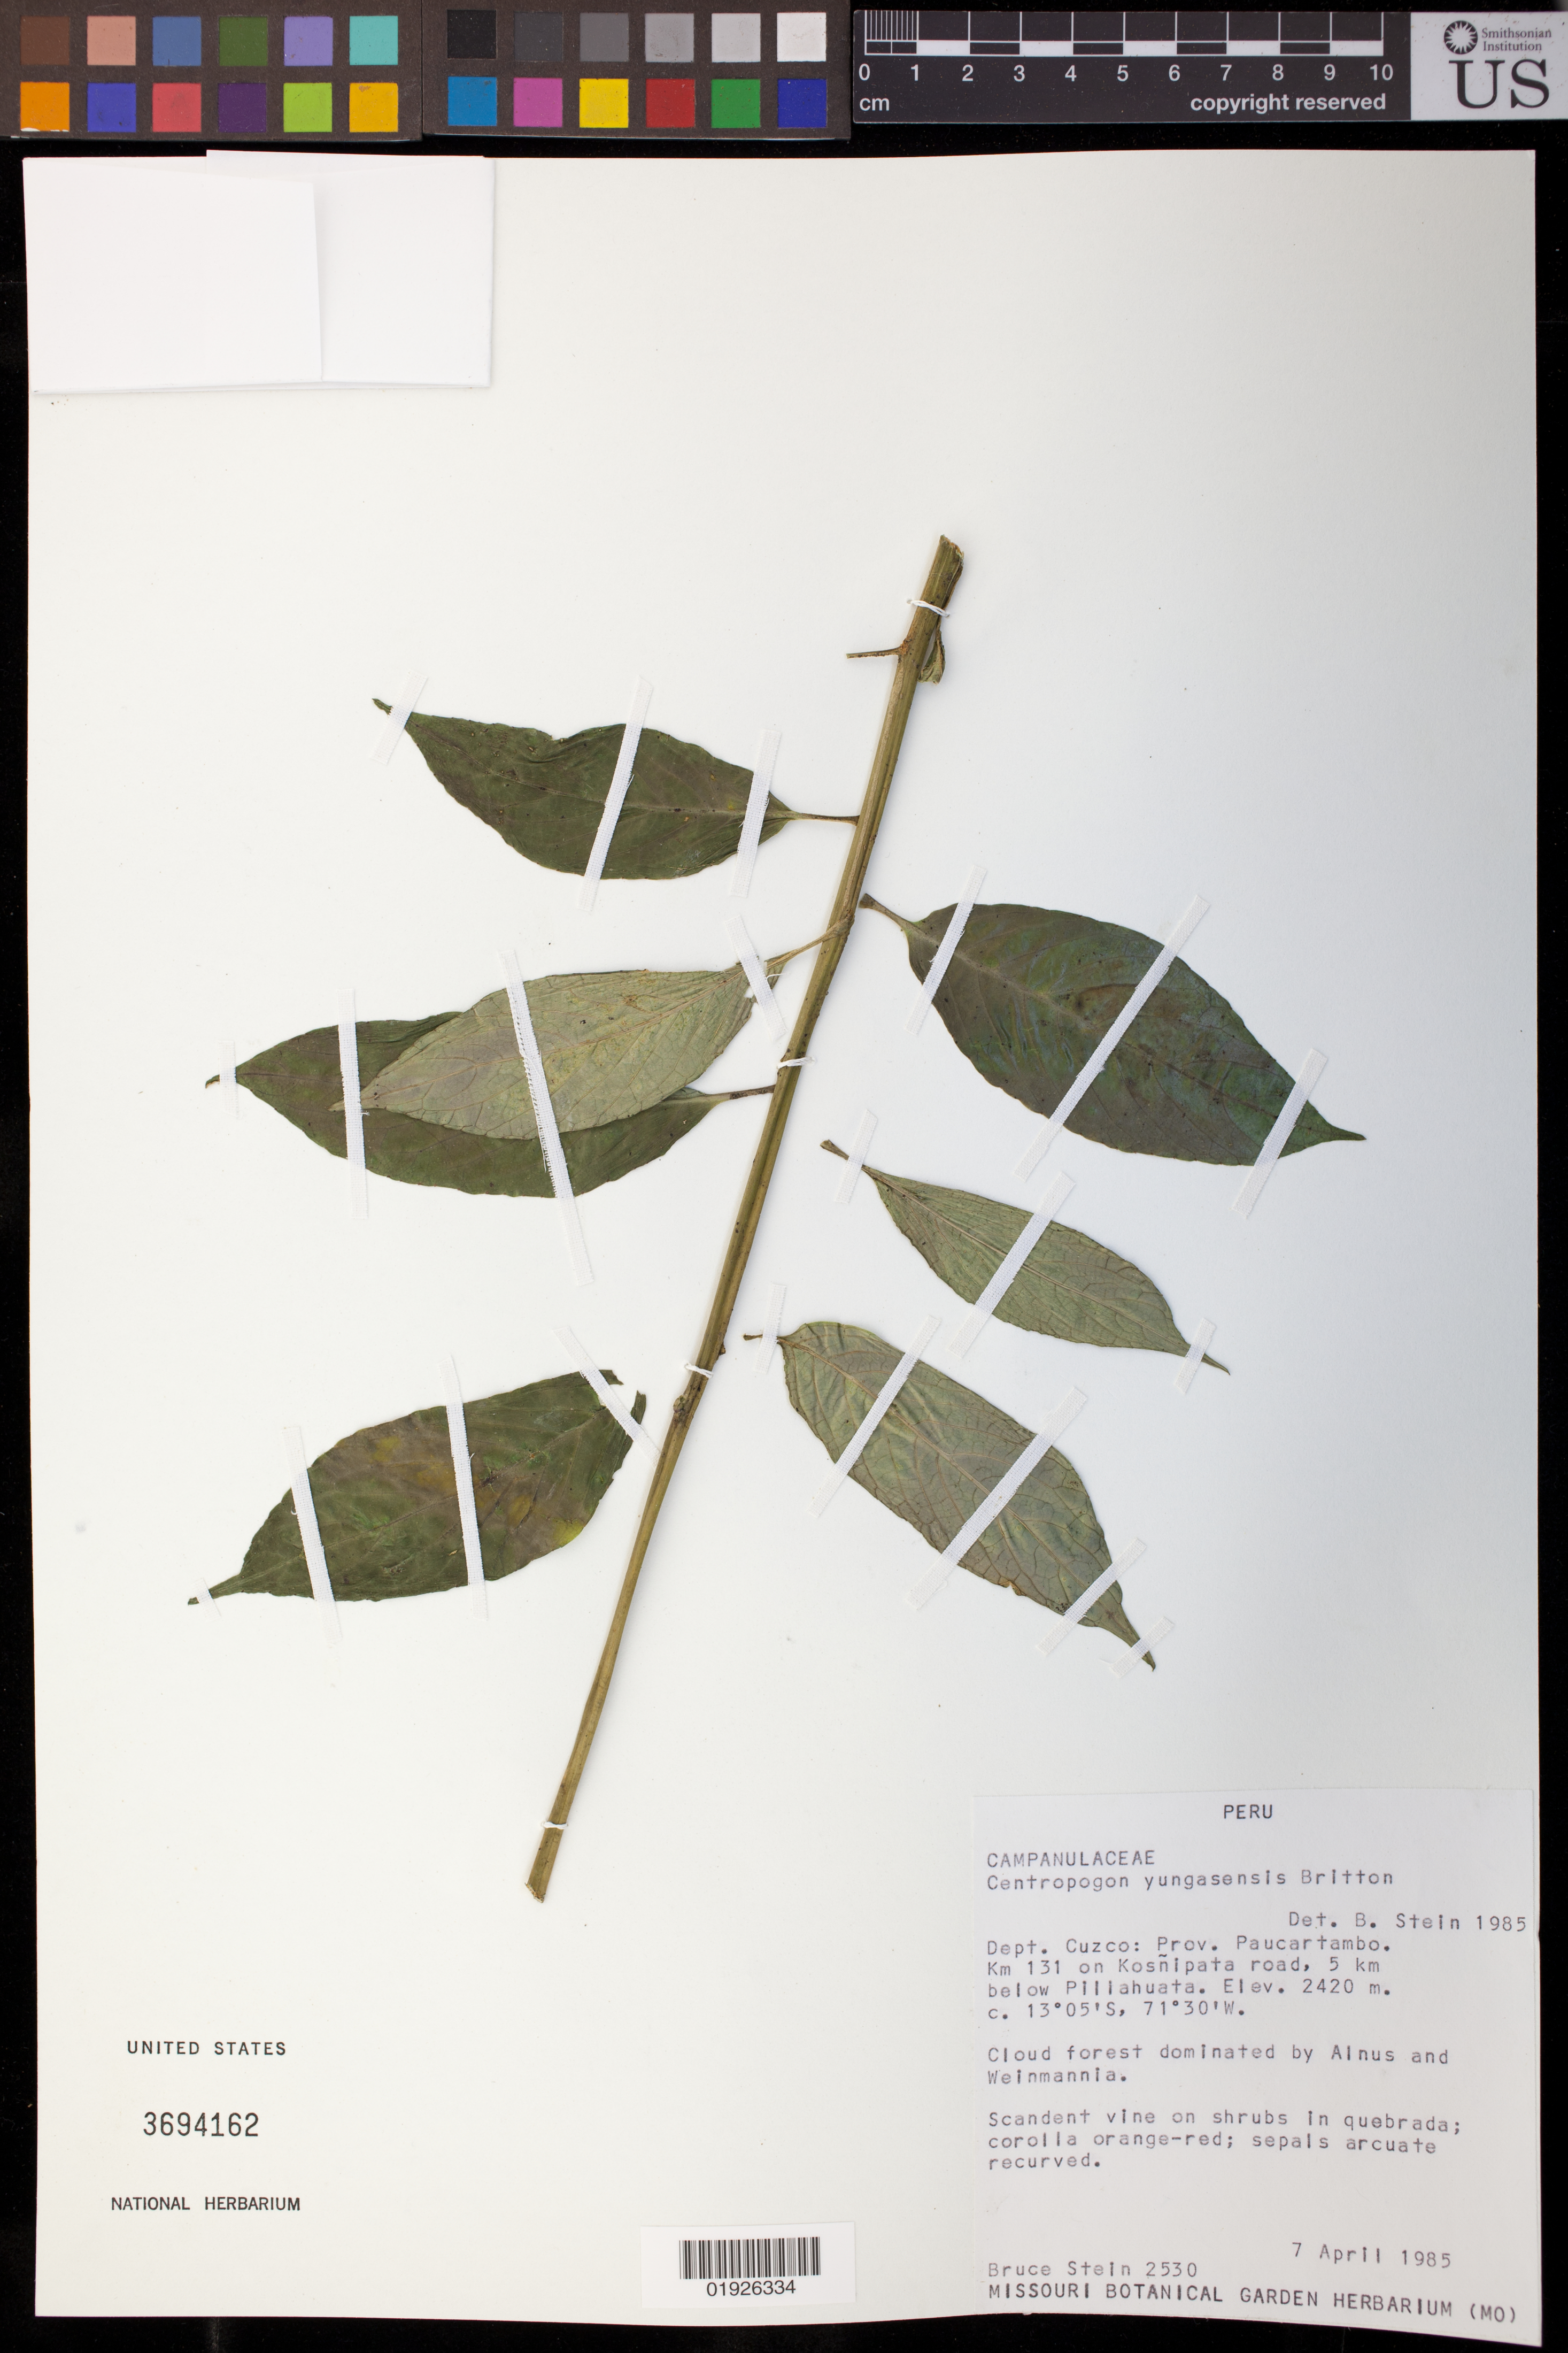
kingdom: Plantae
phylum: Tracheophyta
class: Magnoliopsida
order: Asterales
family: Campanulaceae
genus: Centropogon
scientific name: Centropogon yungasensis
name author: Britton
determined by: Stein, B. A., Senior Director, Climate Adaptation and Resilience, National Wildlife Federation (UNITED STATES)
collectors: B. A. Stein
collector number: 2530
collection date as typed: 7 April 1985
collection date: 1985-04-07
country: Peru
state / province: Cusco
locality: Cusco, Paucartambo, Km 131 on Kosñipata road, 5 km below Piliahuata.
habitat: Cloud forest dominated by Alnus and Weinmannia.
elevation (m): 2420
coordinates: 13 05 S, 71 30 W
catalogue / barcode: US 3694162